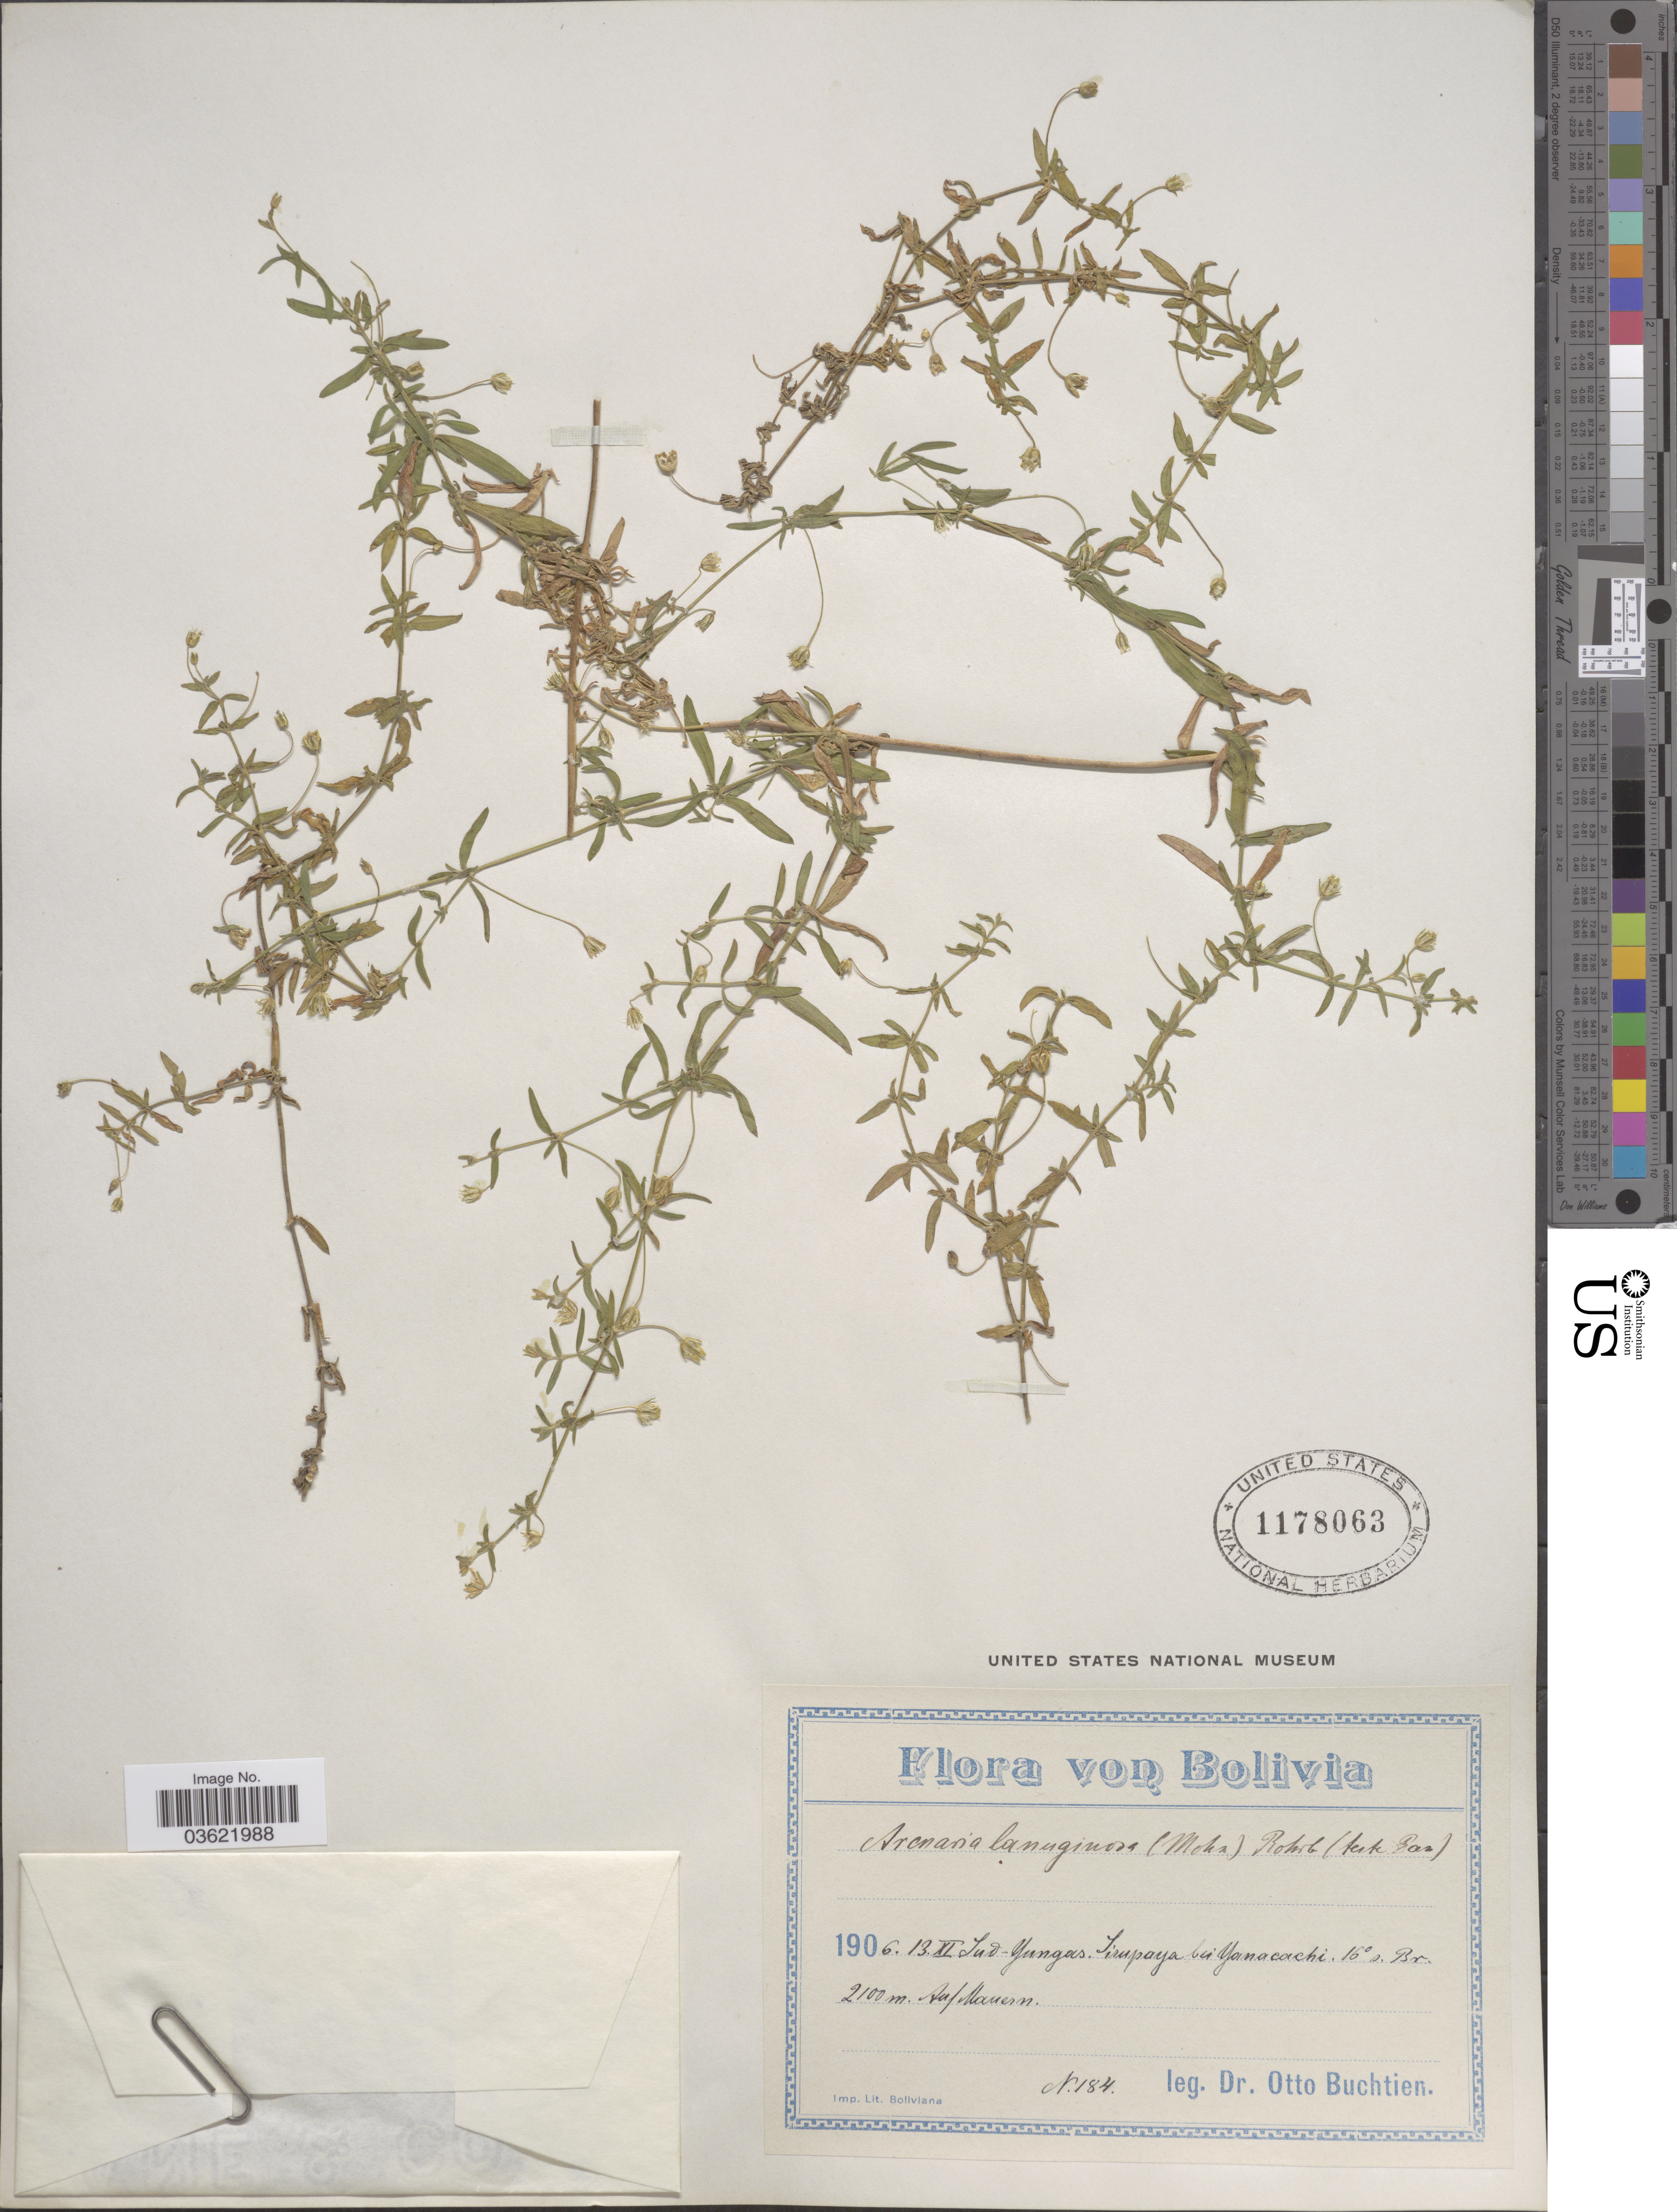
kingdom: Plantae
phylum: Tracheophyta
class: Magnoliopsida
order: Caryophyllales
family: Caryophyllaceae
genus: Arenaria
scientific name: Arenaria lanuginosa var. megalantha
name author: Rohrb.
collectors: O. Buchtien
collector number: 184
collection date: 1906-11-13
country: Bolivia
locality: Sud-Yungas. Simpoya bei Yanacachi. 16º s. Br. Auf Mauern.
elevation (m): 2100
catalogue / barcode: US 1178063